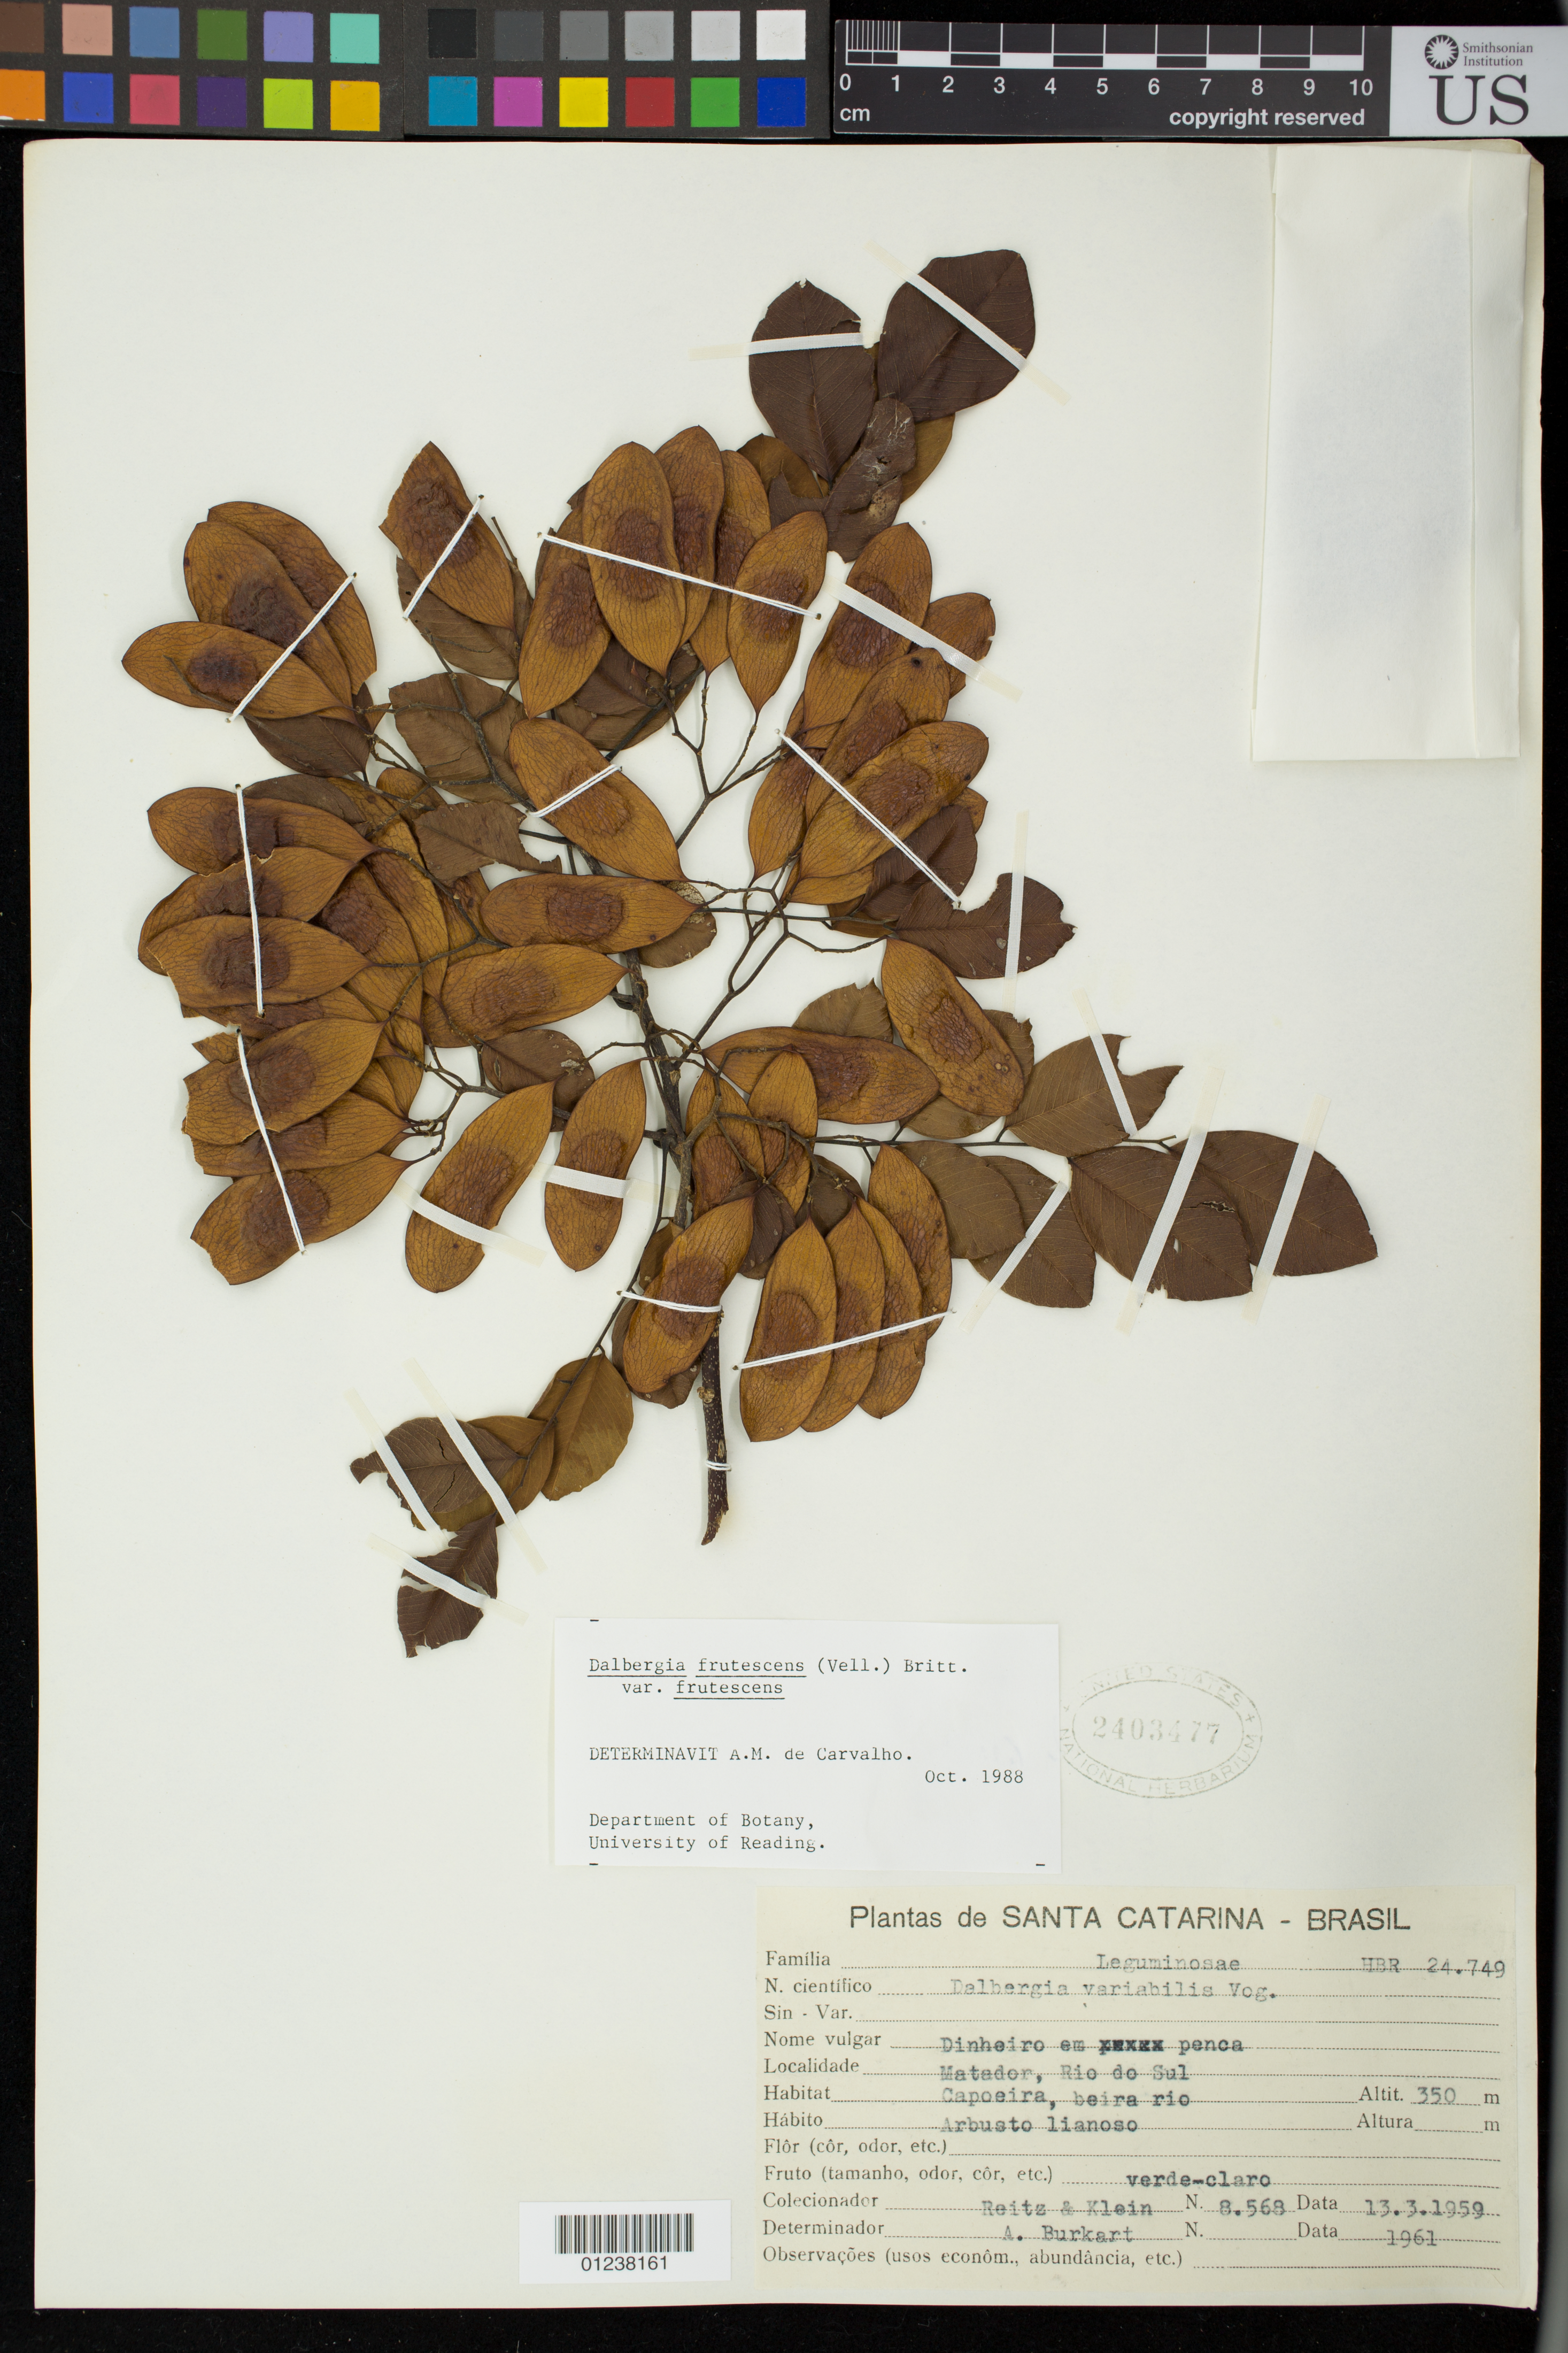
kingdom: Plantae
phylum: Tracheophyta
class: Magnoliopsida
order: Fabales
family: Fabaceae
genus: Dalbergia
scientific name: Dalbergia frutescens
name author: (Vell.) Britton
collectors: R. Reitz & R. M. Klein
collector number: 8568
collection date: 1959-03-13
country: Brazil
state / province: Santa Catarina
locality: Matador, Rio do Sul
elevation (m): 350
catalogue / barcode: US 2403477